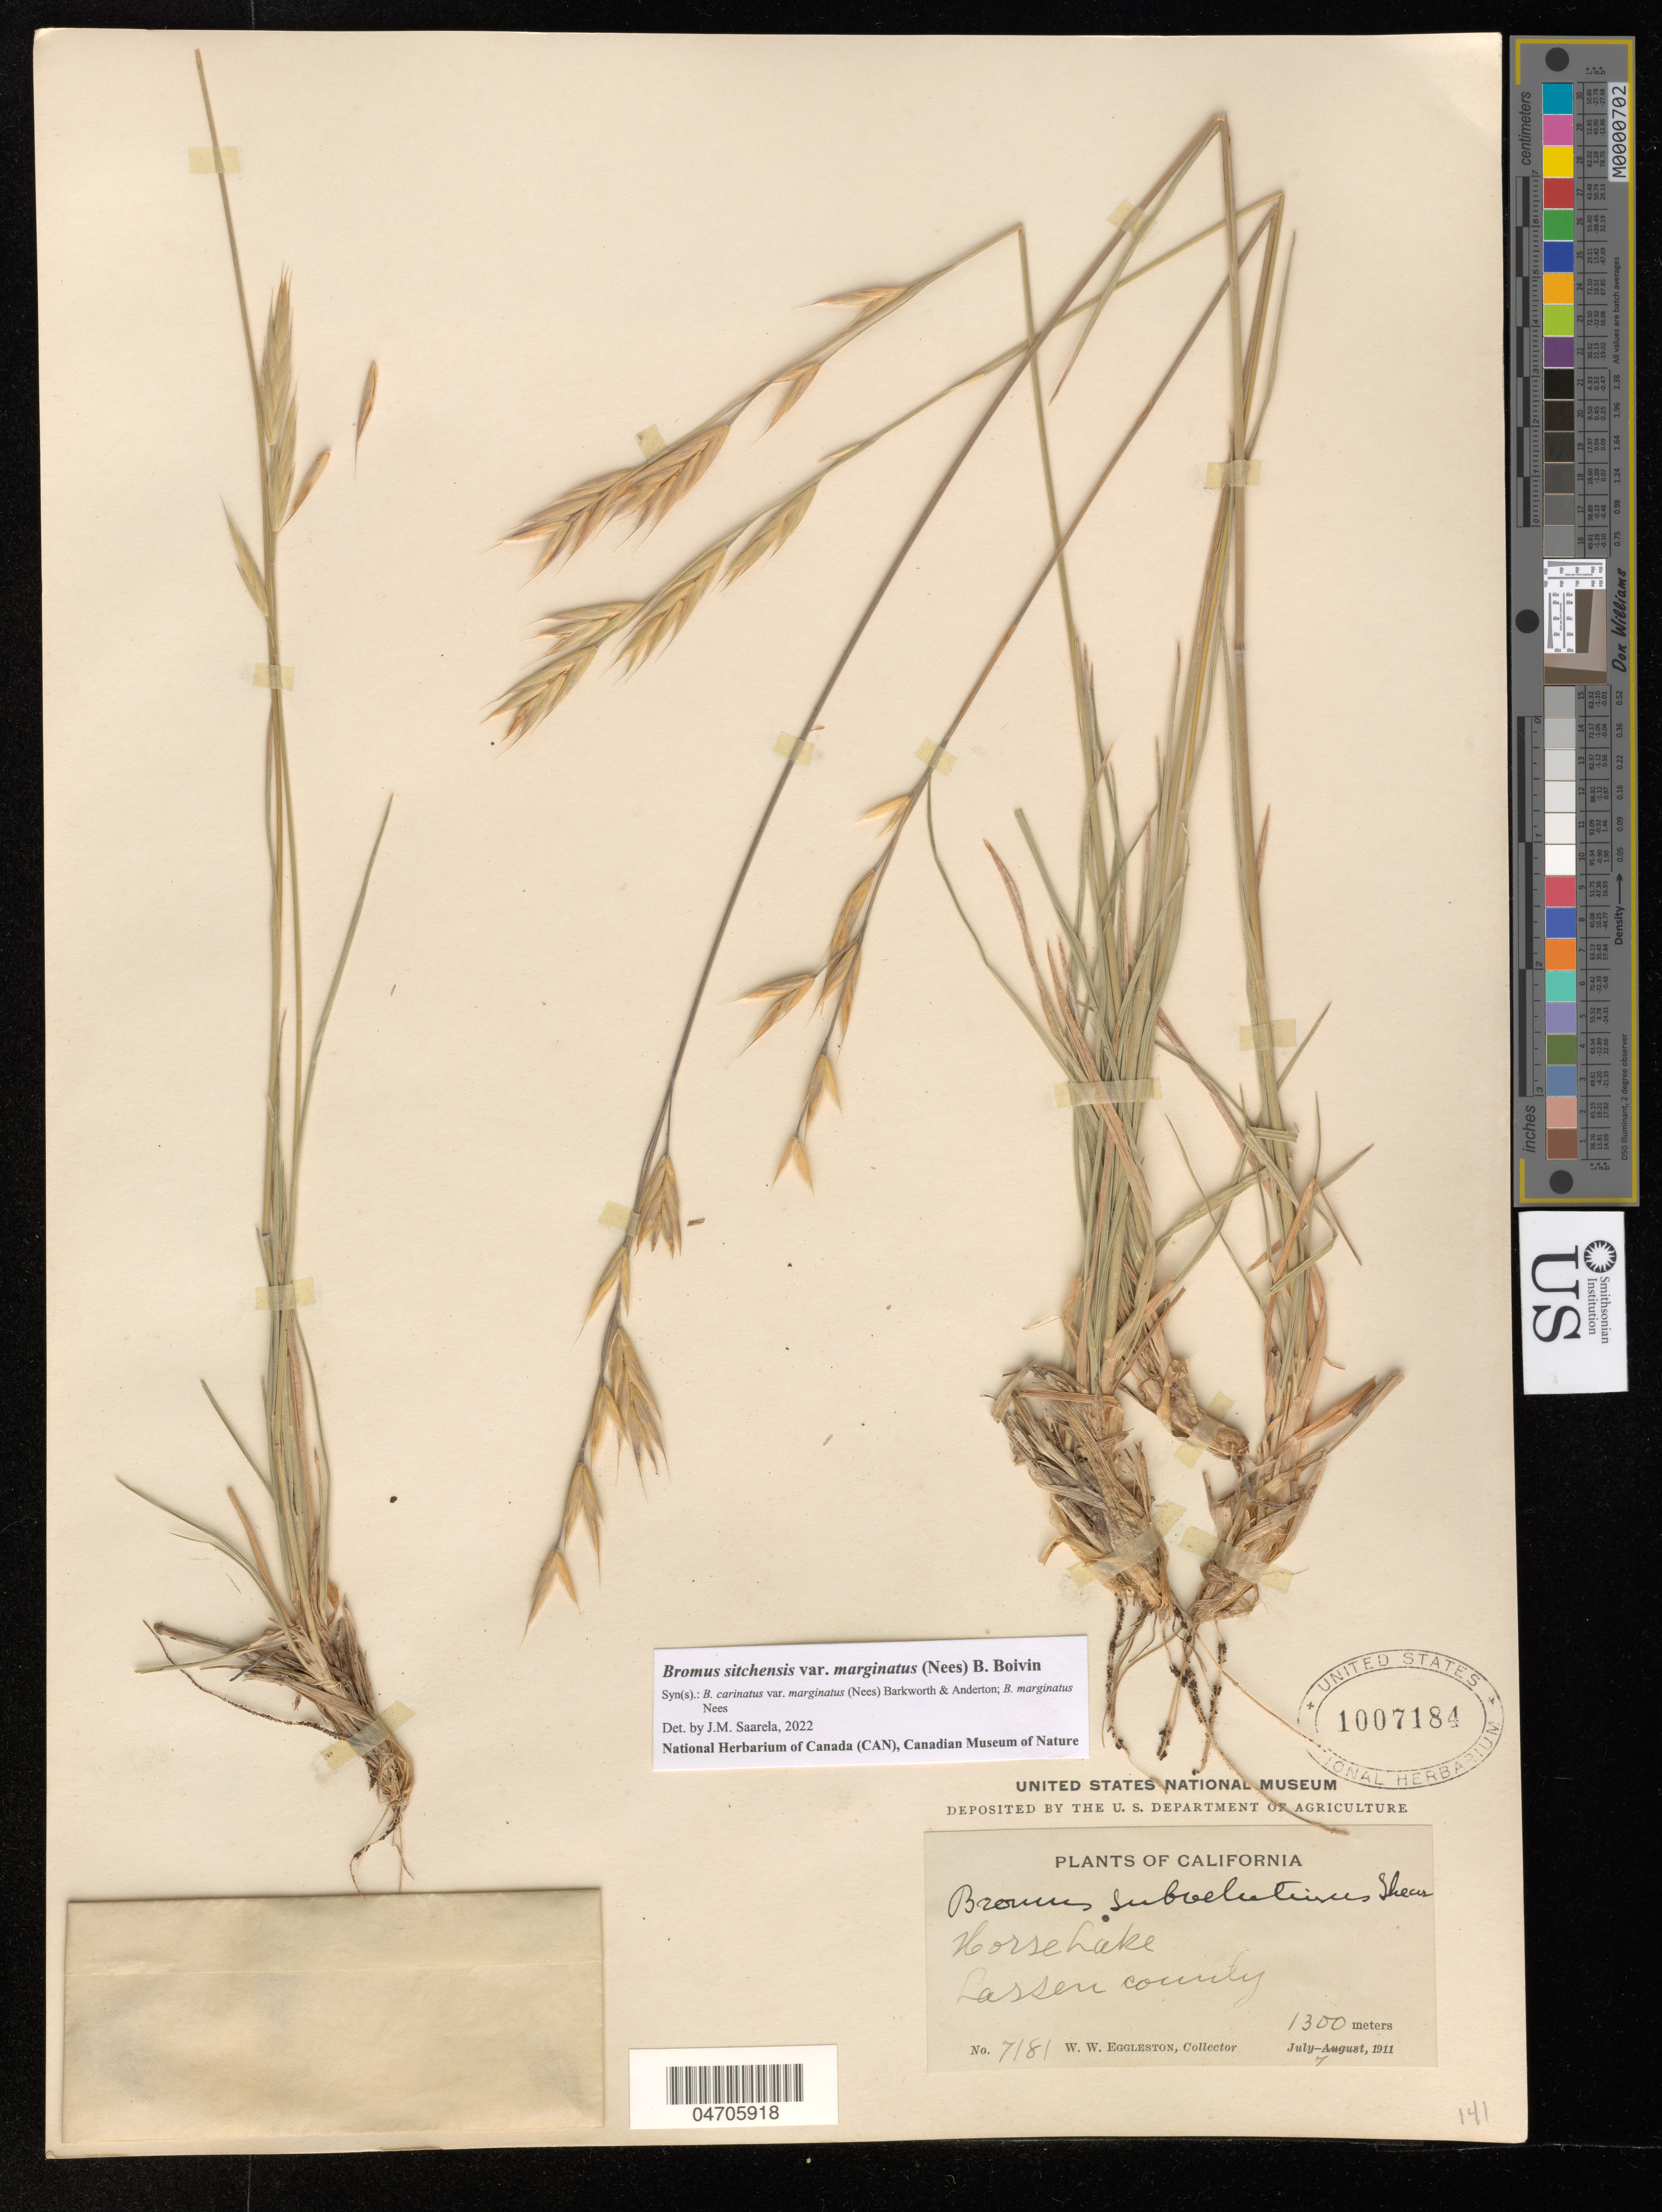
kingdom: Plantae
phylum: Tracheophyta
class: Liliopsida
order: Poales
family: Poaceae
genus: Bromus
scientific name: Bromus sitchensis var. polyanthus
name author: (Scribn. ex Shear) R.E. Brainerd & Otting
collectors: W. W. Eggleston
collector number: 7181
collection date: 1911-07-07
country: United States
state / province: California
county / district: Lassen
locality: Horse Lake. Lassen county.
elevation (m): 1300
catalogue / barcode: US 1007184